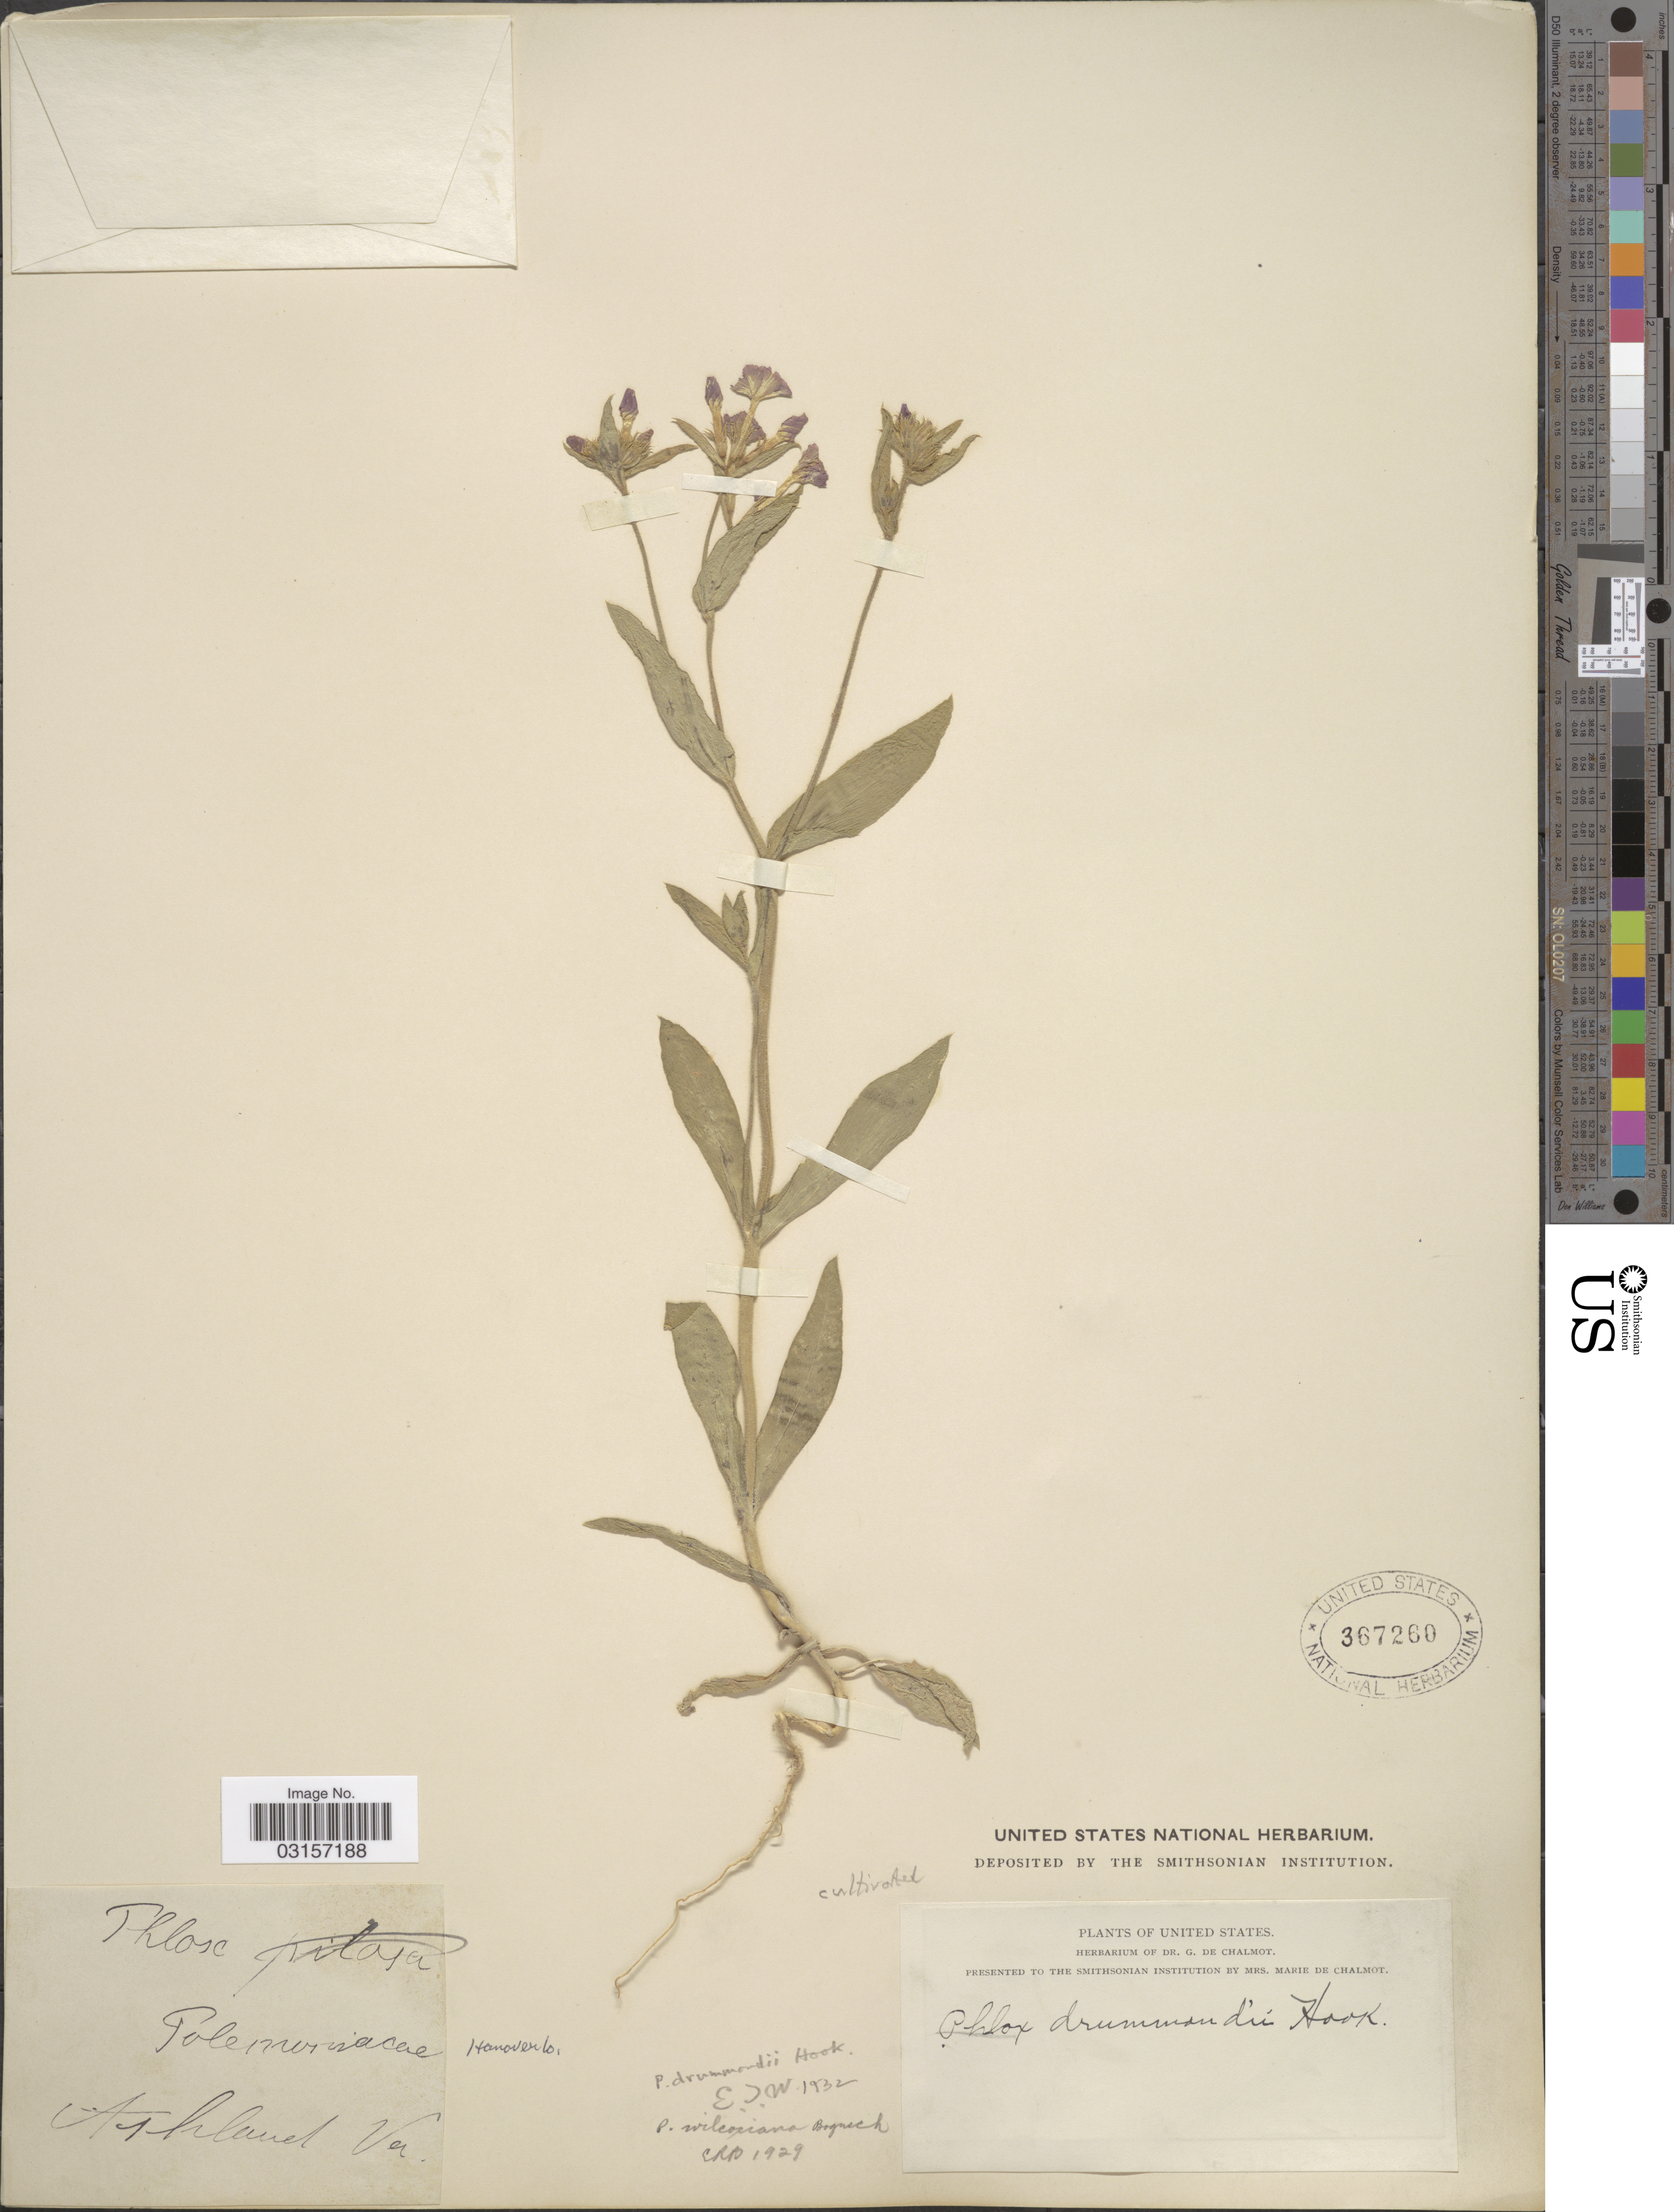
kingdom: Plantae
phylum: Tracheophyta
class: Magnoliopsida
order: Ericales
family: Polemoniaceae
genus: Phlox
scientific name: Phlox drummondii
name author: Hook.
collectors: ex herb. G. de Chalmot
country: United States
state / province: Virginia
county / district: Hanover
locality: Hanover Co., Ashland.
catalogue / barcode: US 367260